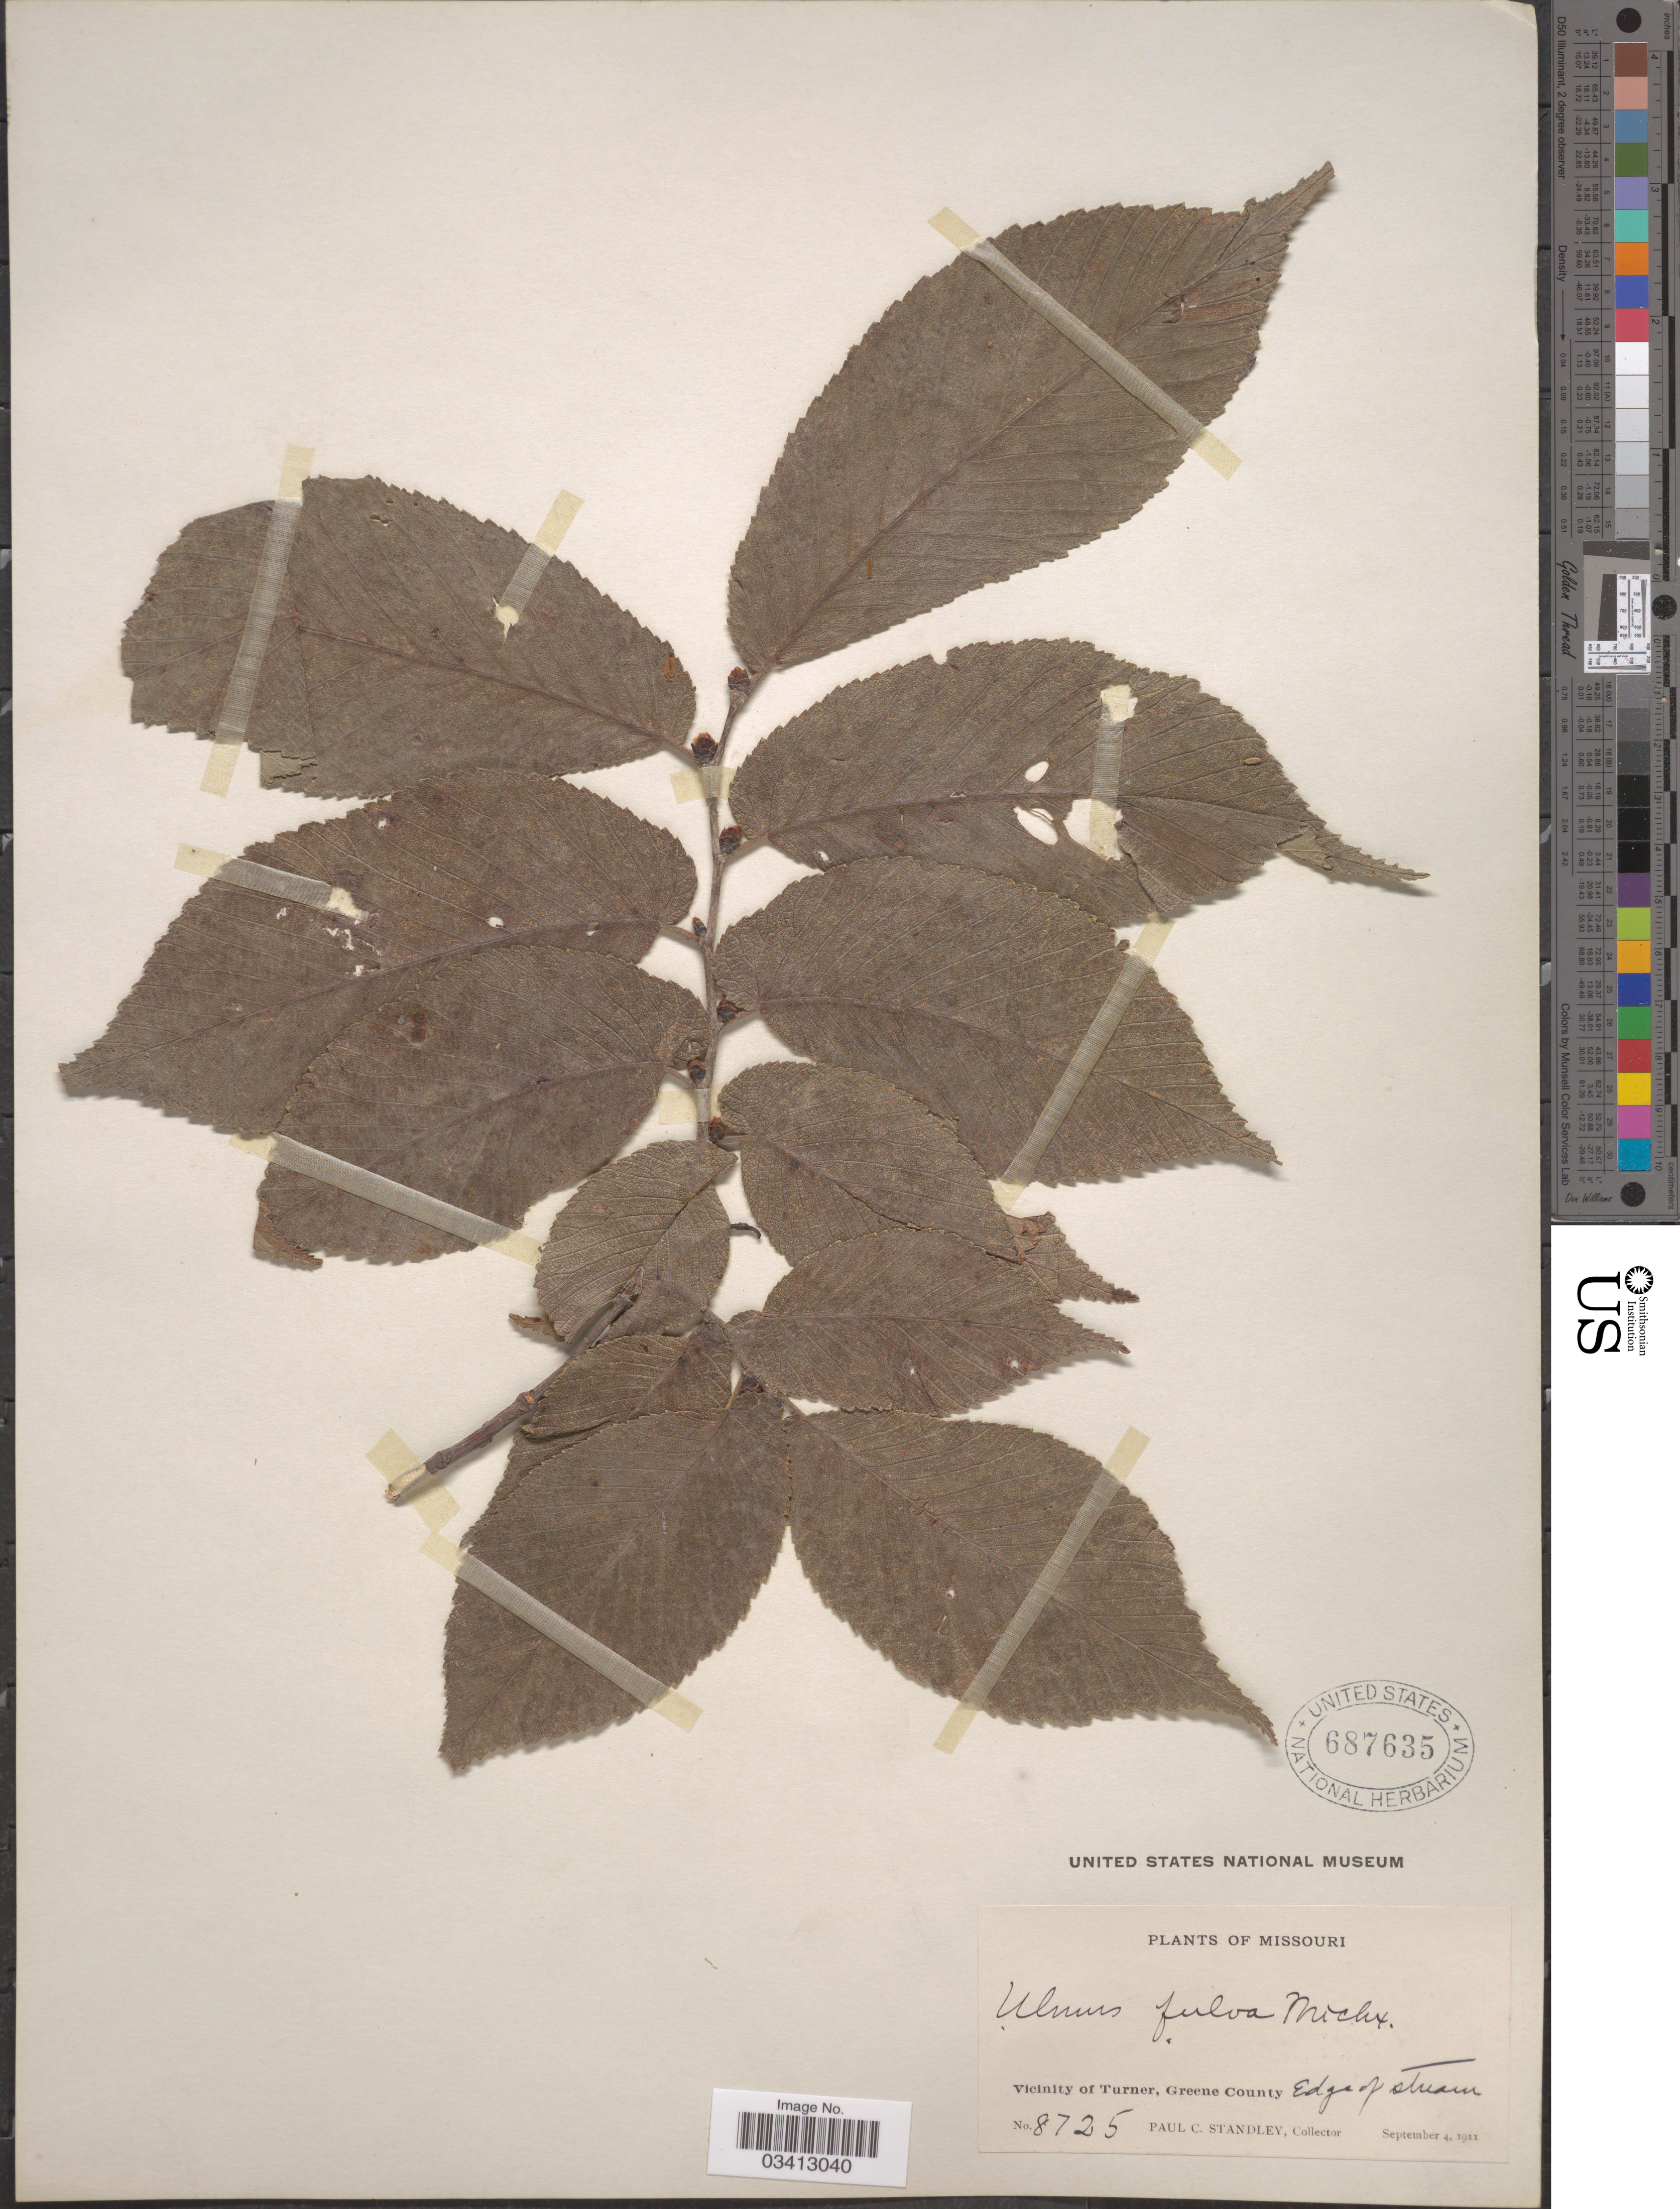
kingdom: Plantae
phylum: Tracheophyta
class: Magnoliopsida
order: Rosales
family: Ulmaceae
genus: Ulmus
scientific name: Ulmus rubra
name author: Muhl.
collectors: P. C. Standley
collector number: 8725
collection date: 1911-09-04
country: United States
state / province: Missouri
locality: Vicinity of Turner, Greene County. Edge of stream.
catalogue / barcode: US 687635